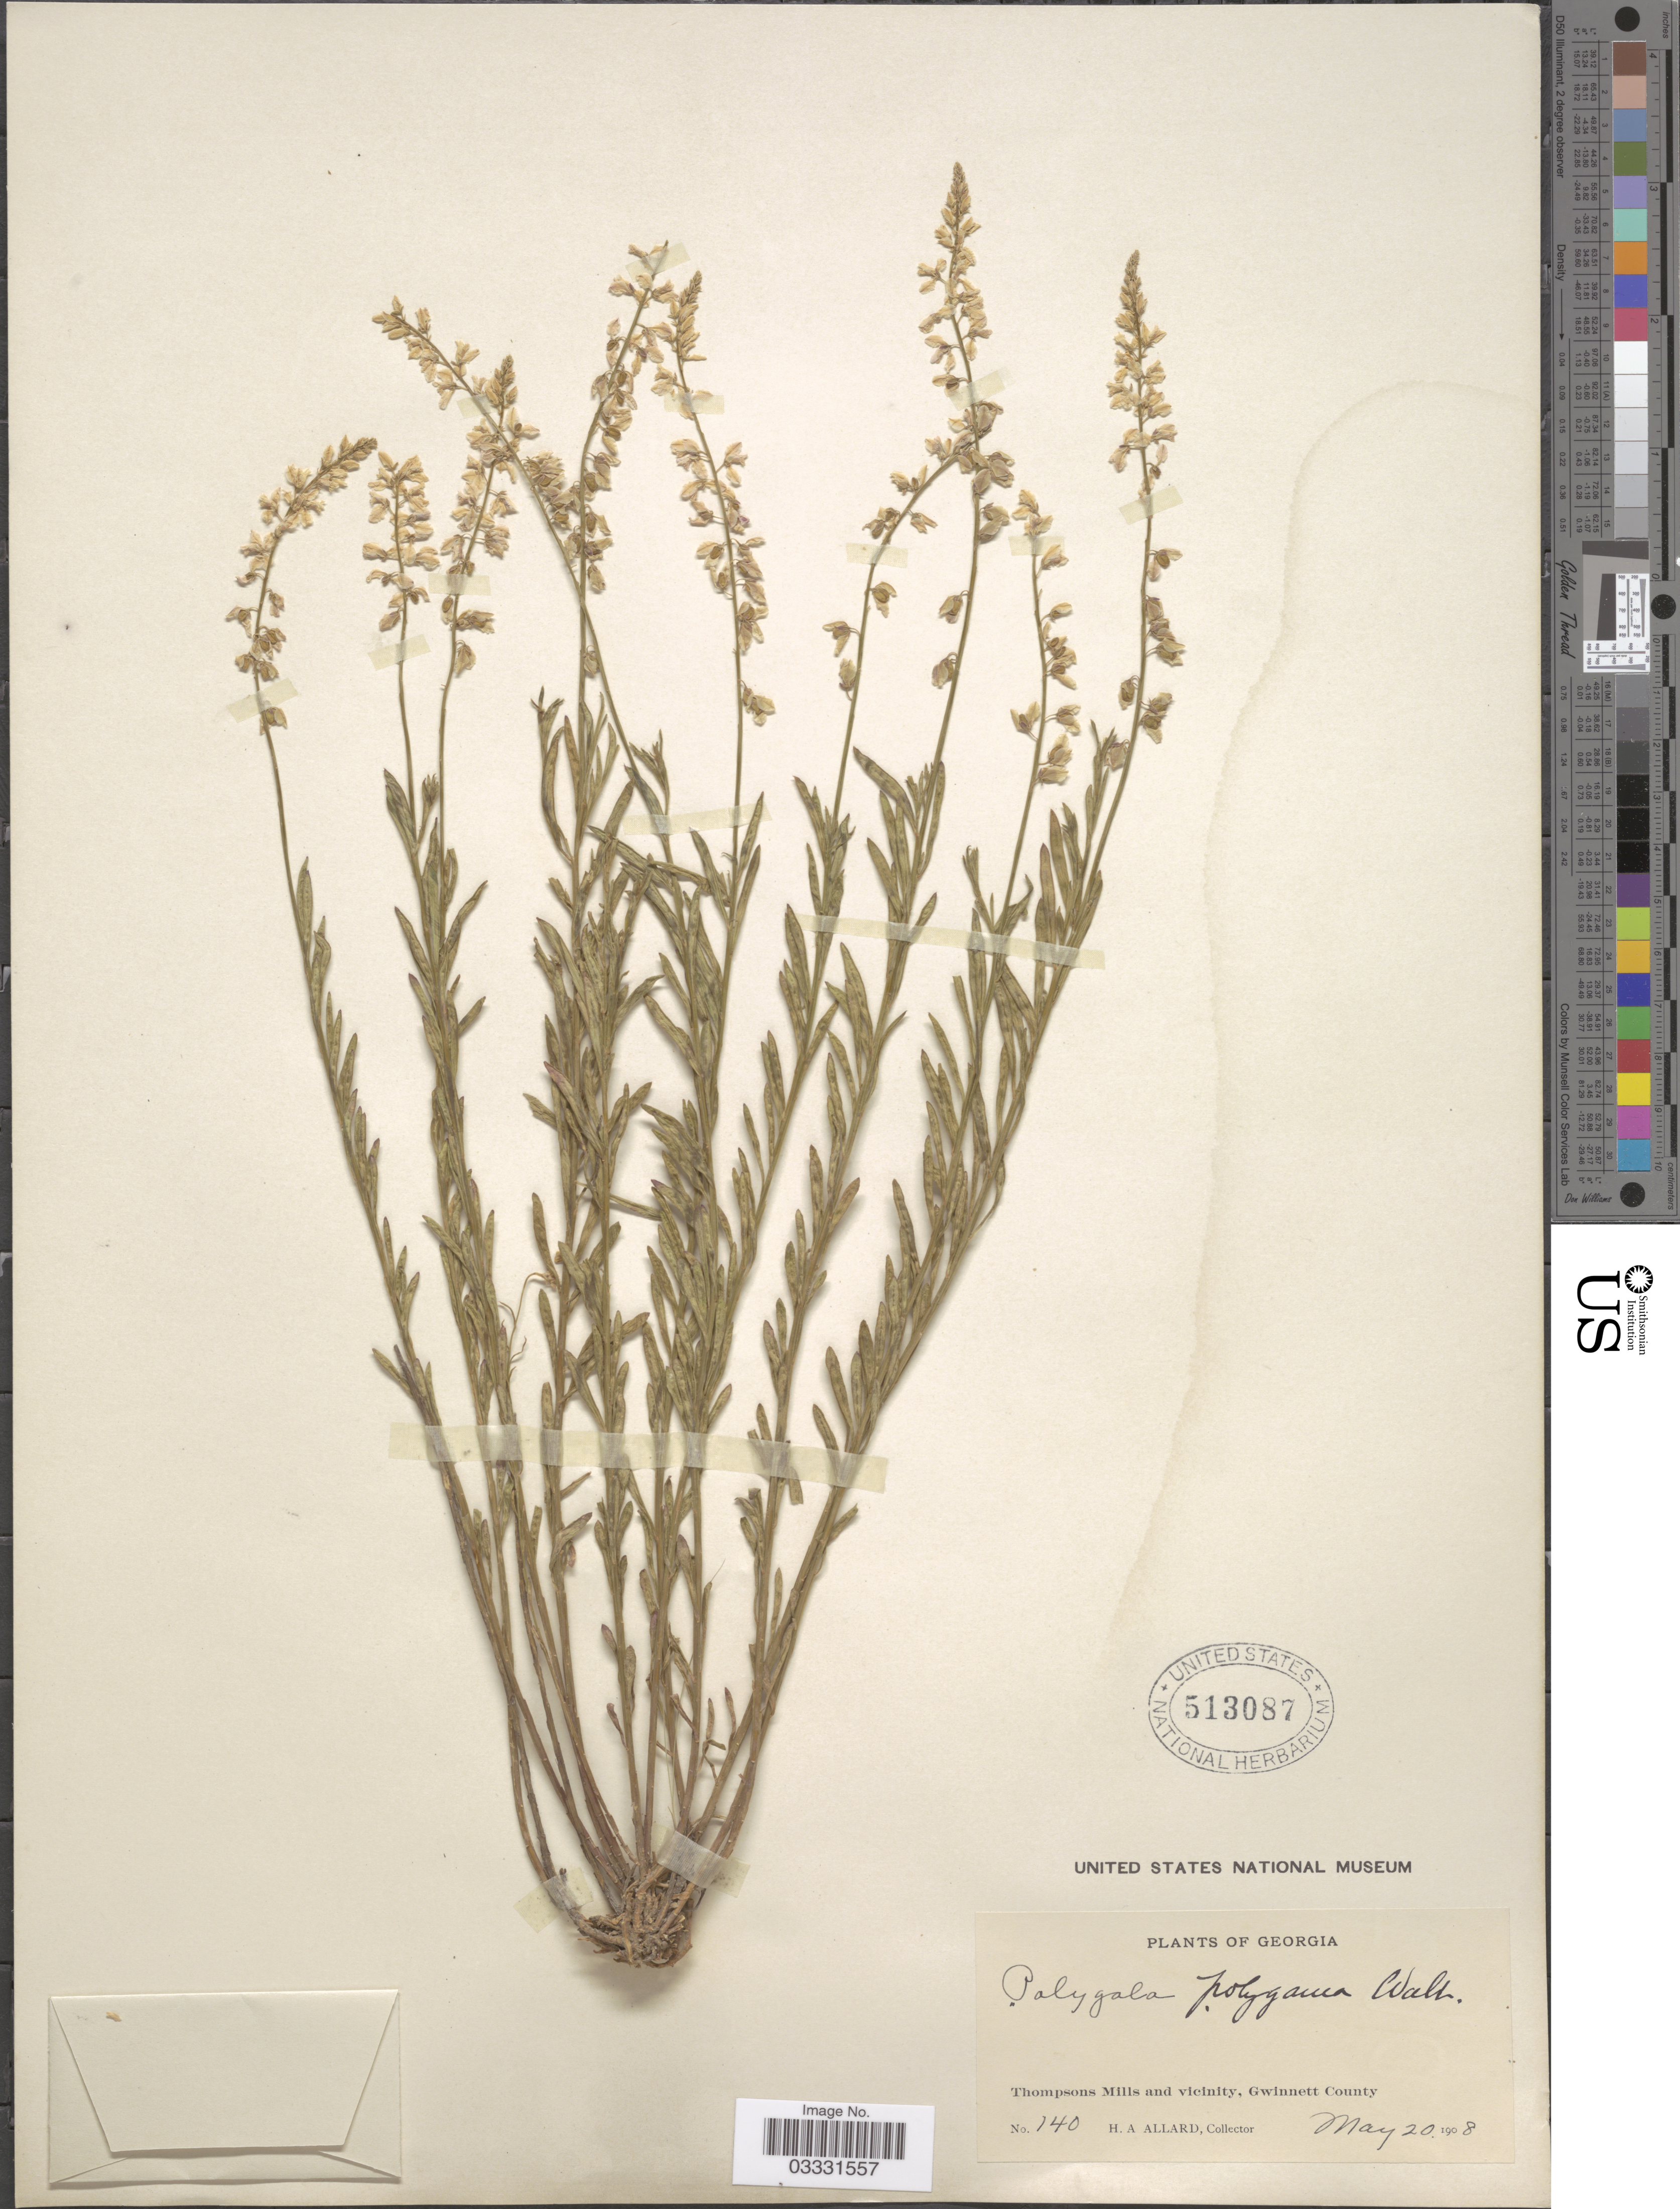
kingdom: Plantae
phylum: Tracheophyta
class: Magnoliopsida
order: Fabales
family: Polygalaceae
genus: Polygala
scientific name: Polygala polygama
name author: Walter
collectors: H. A. Allard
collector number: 140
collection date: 1908-05-20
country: United States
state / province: Georgia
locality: Thompsons Mills and vicinity, Gwinnett County.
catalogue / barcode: US 513087